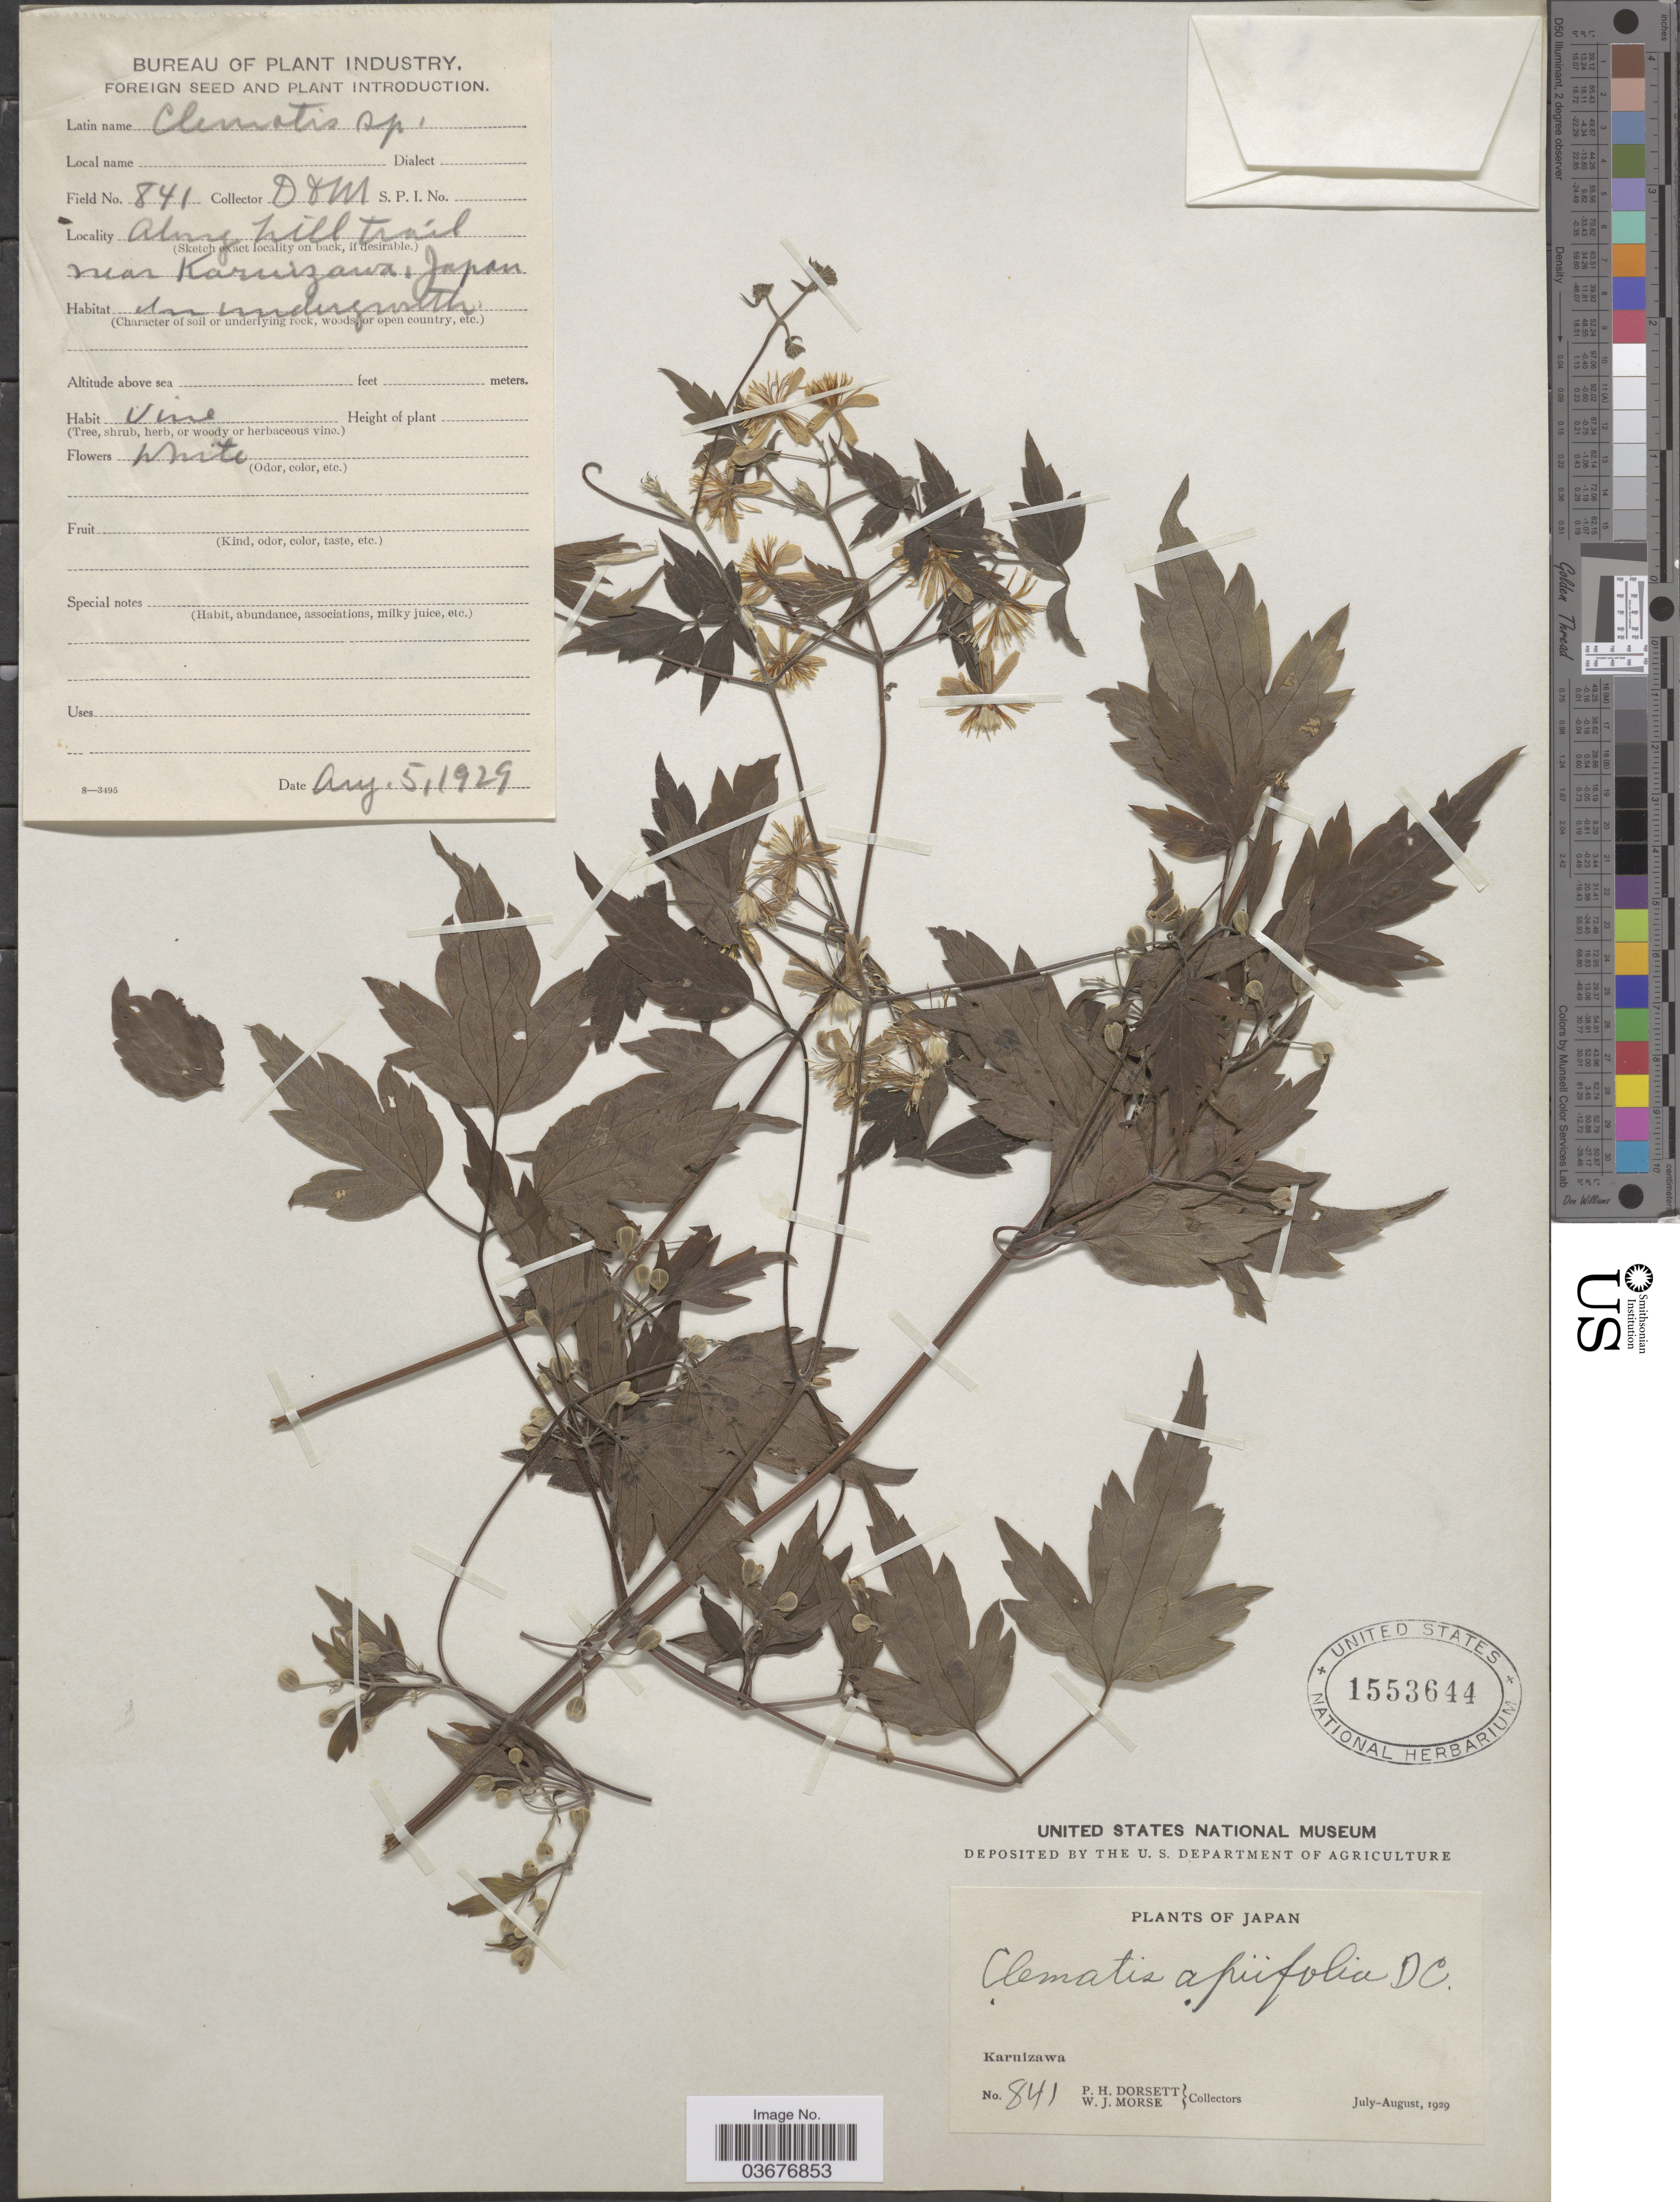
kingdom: Plantae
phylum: Tracheophyta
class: Magnoliopsida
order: Ranunculales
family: Ranunculaceae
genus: Clematis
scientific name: Clematis apiifolia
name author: DC.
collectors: P. H. Dorsett & W. J. Morse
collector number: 841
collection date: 1929-08-05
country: Japan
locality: Along hill trail near Karnizawa. Karnizawa.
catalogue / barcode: US 1553644